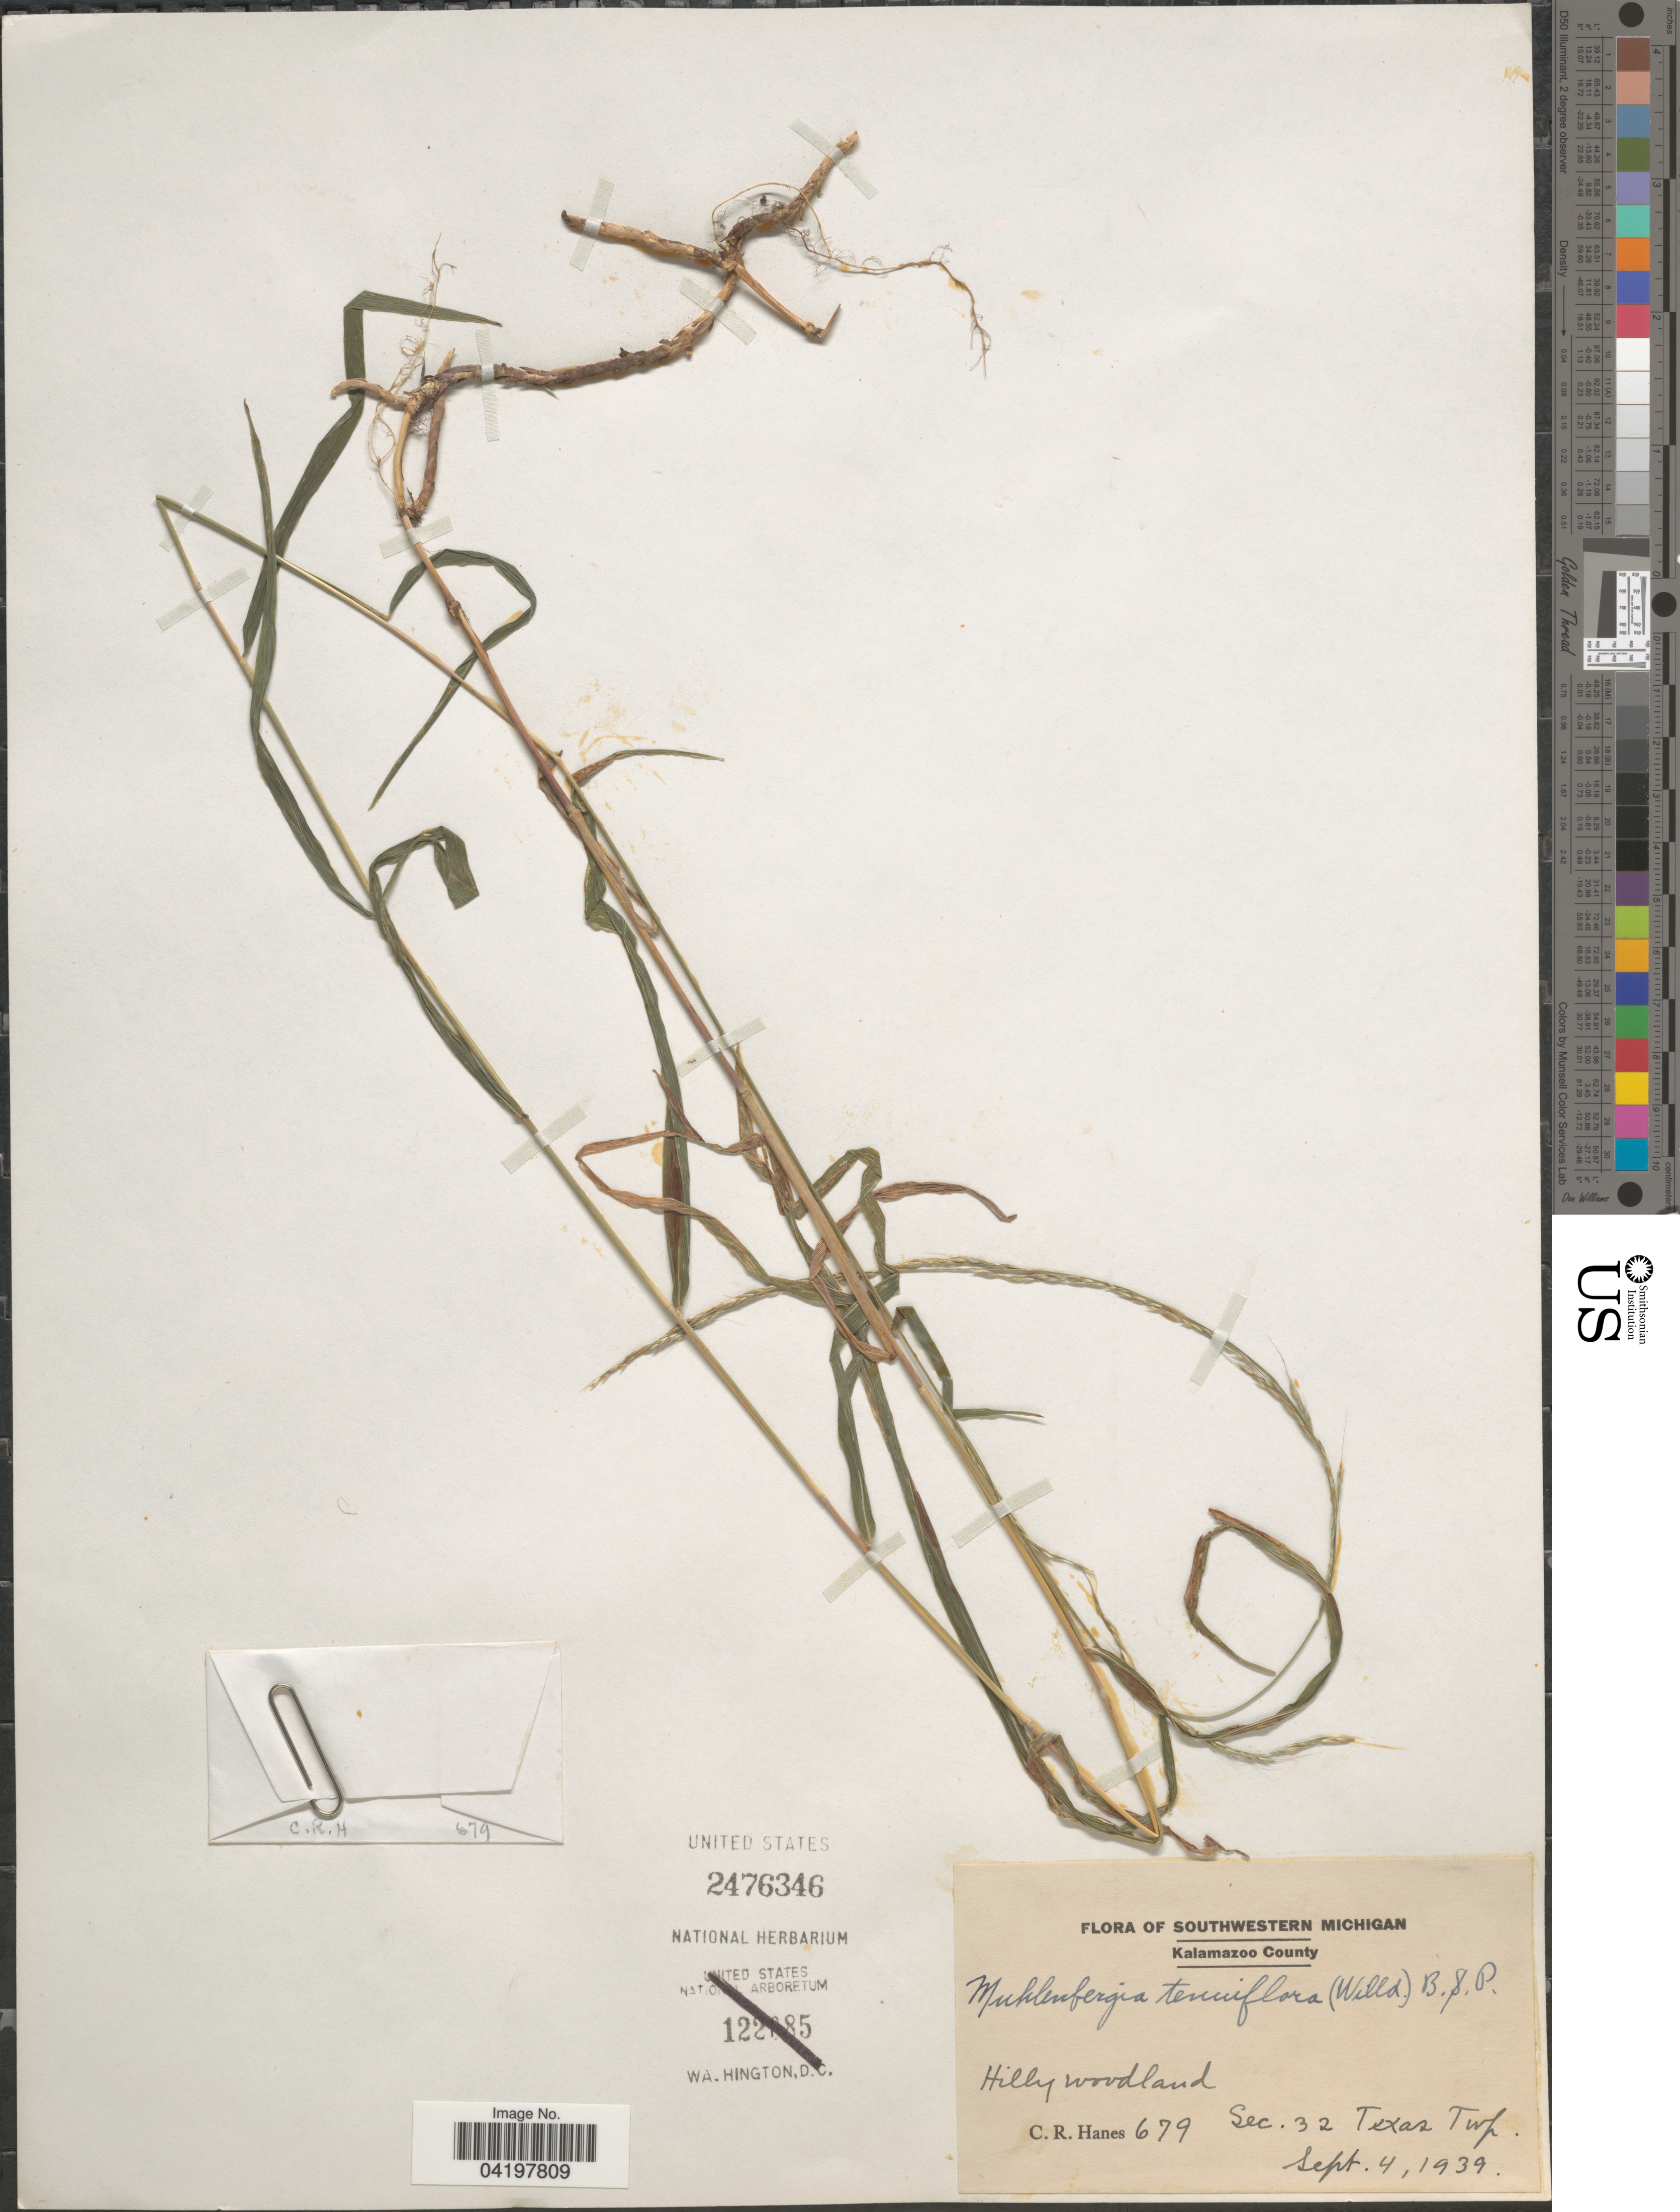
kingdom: Plantae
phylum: Tracheophyta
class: Liliopsida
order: Poales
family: Poaceae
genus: Muhlenbergia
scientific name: Muhlenbergia tenuiflora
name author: (Willd.) Britton, Stearns & Poggenb.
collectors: C. Hanes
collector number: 679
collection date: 1939-09-04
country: United States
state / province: Michigan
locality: Southwestern Michigan. Kalamazoo County. Hilly woodland. Sec. 32 Texas Twp.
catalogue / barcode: US 2476346